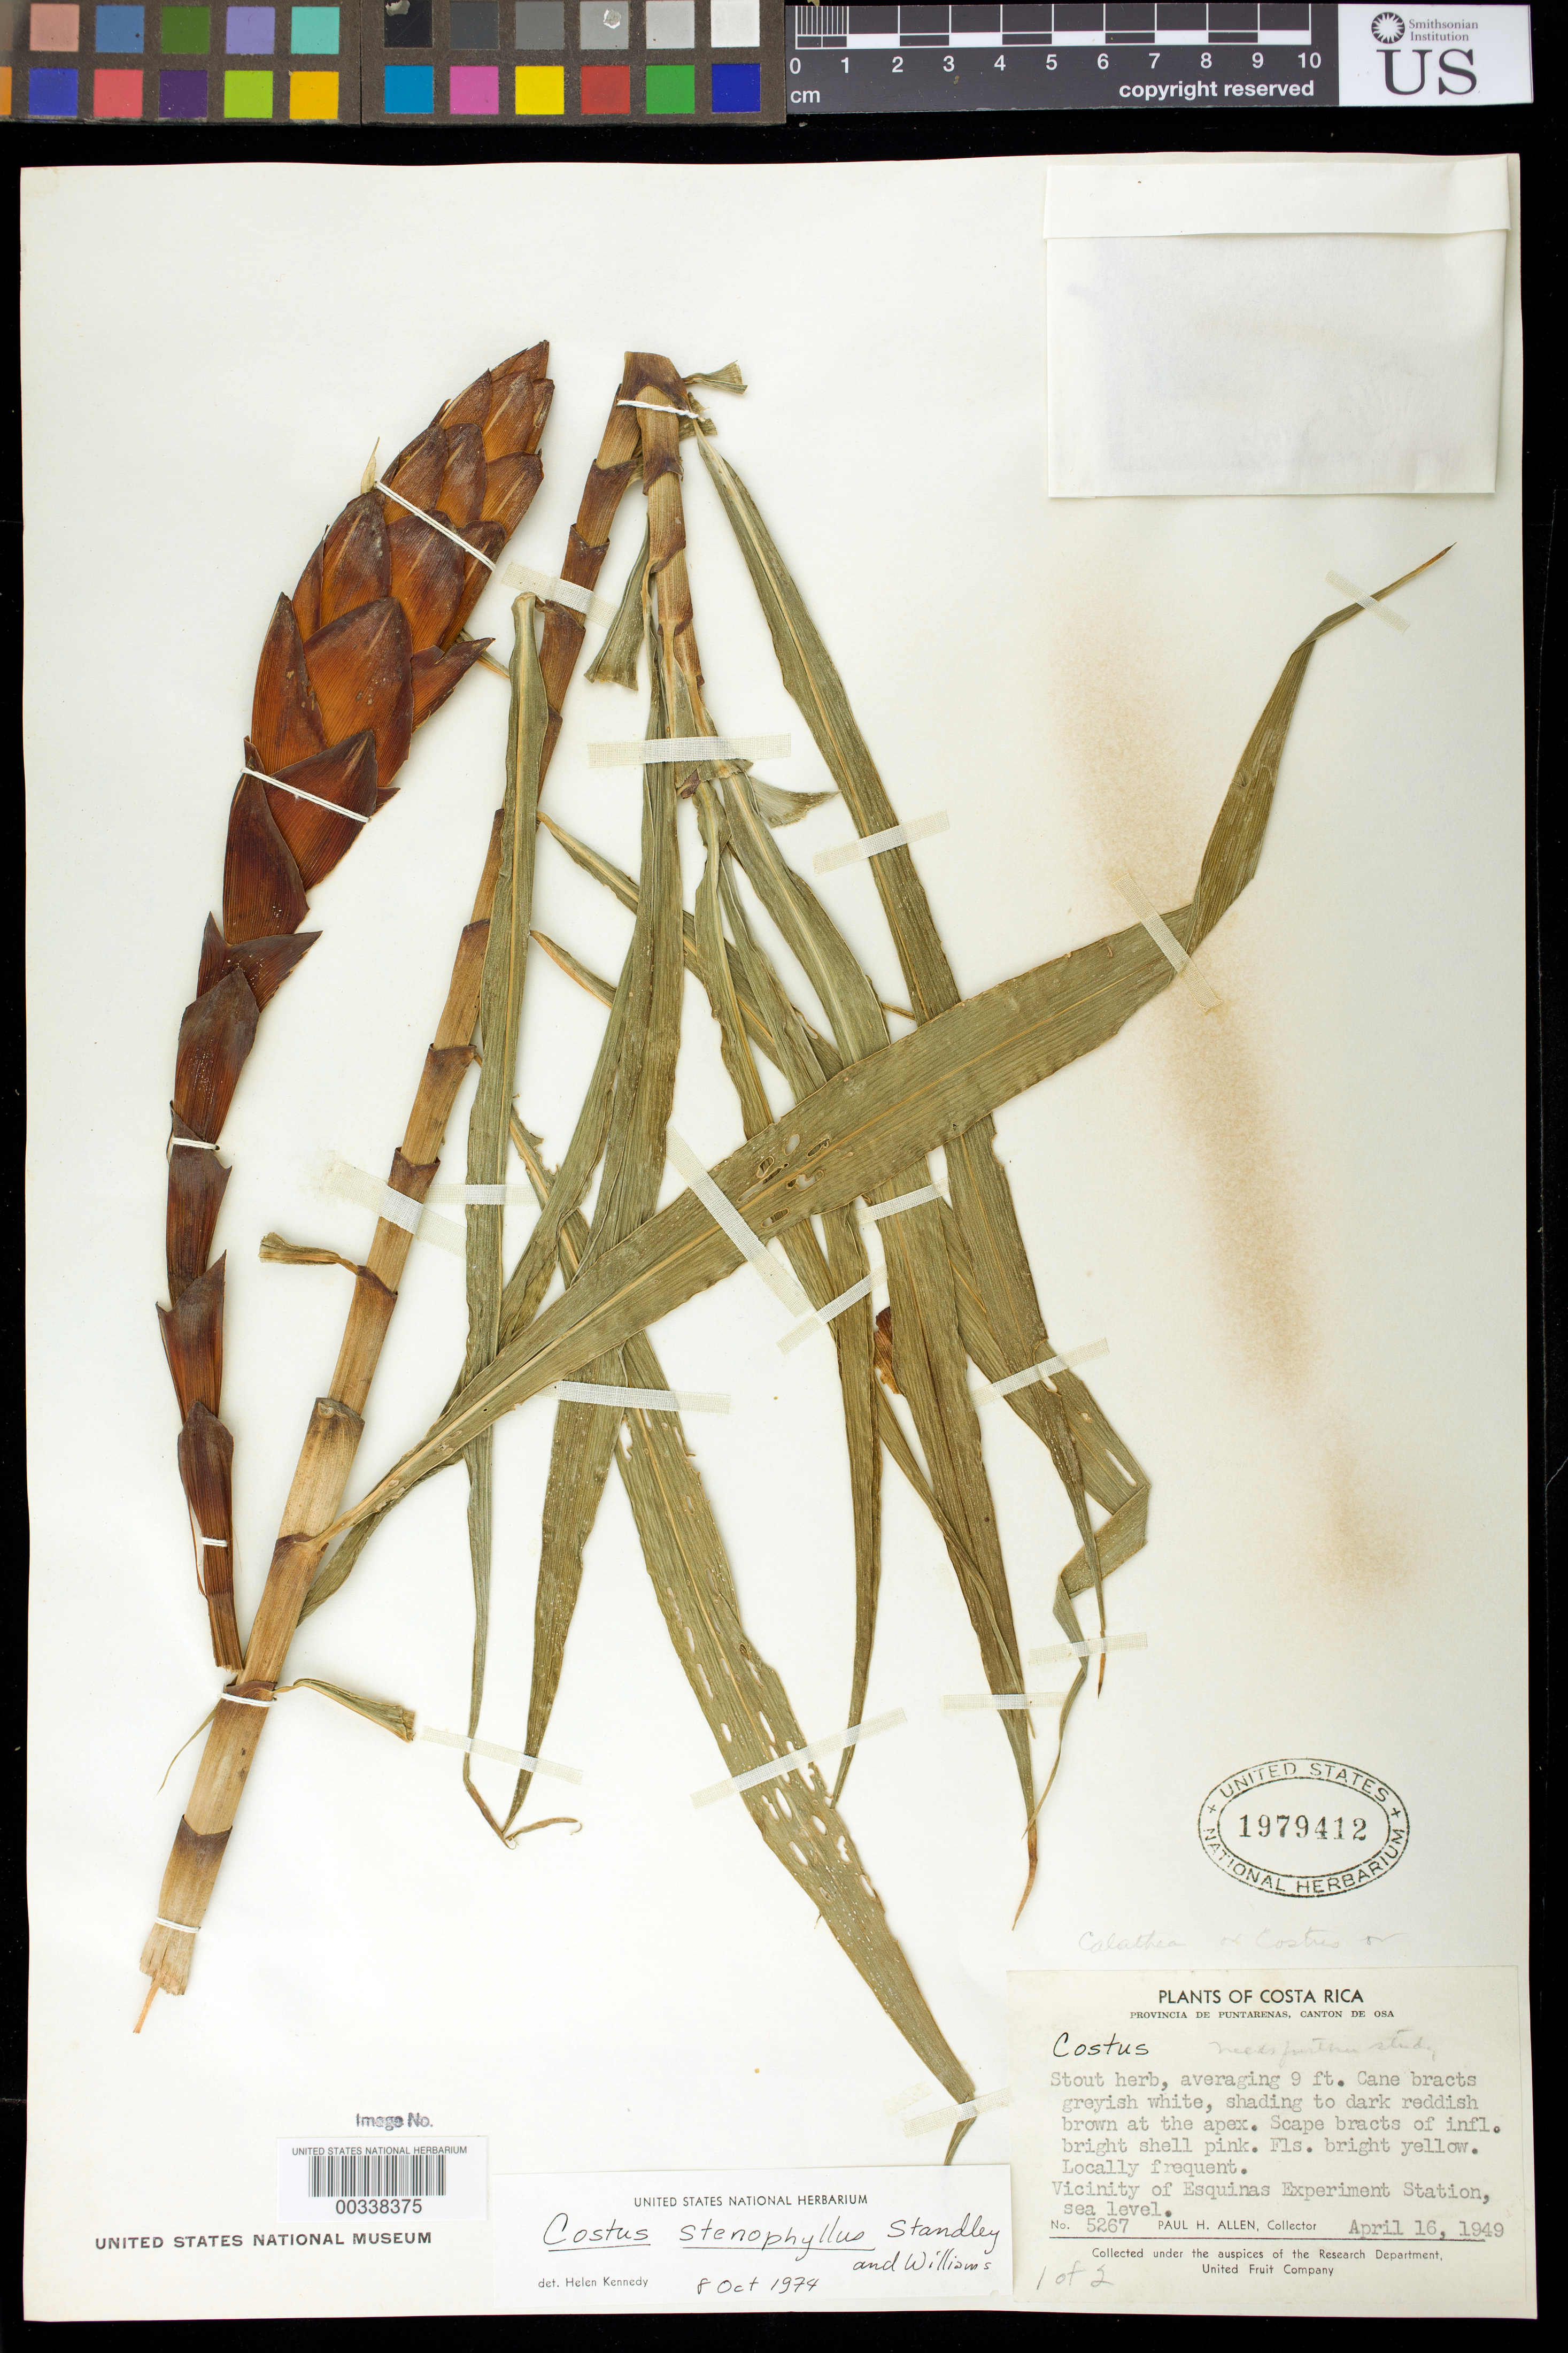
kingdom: Plantae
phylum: Tracheophyta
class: Liliopsida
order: Zingiberales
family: Costaceae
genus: Costus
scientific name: Costus stenophyllus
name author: Standl. & L.O. Williams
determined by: Kennedy, Helen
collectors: P. H. Allen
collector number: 5267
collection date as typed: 16 Apr 1949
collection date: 1949-04-16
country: Costa Rica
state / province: Puntarenas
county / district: Osa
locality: Canton de Osa, Golfo Dulce Area, vicinity of Esquinas Experiment Station, sea level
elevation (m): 0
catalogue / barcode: US 1979412